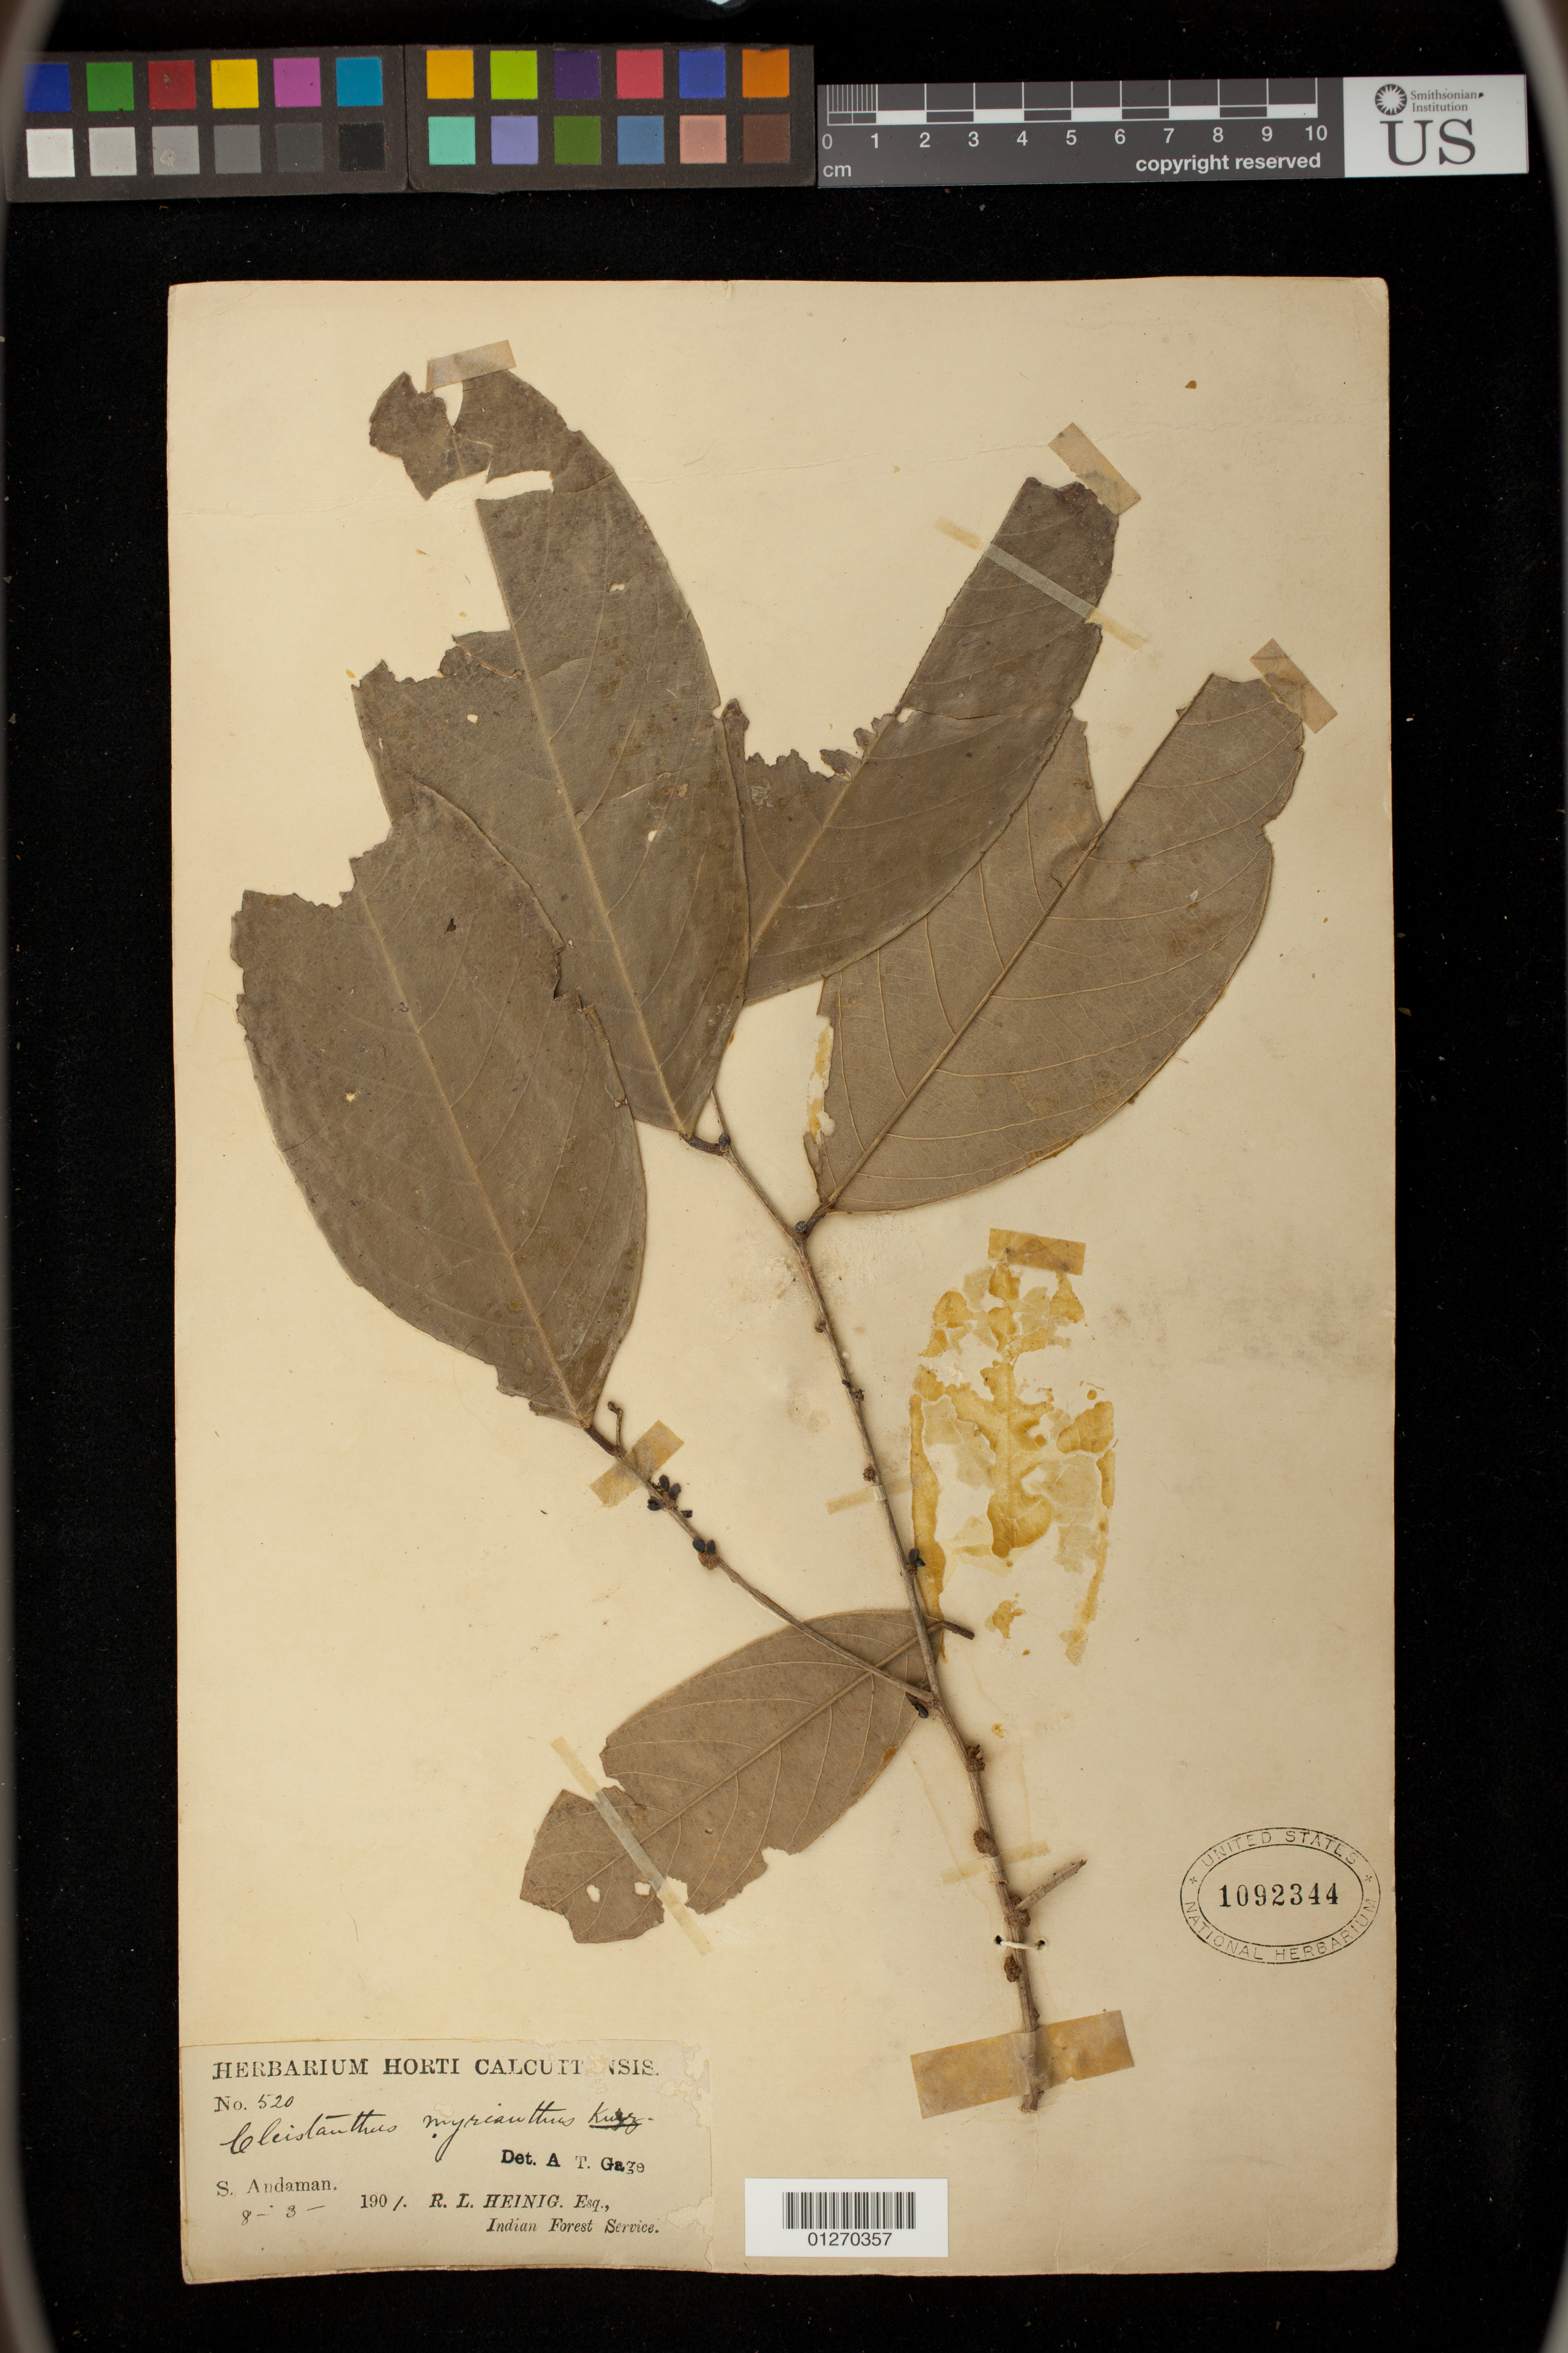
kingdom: Plantae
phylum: Tracheophyta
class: Magnoliopsida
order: Malpighiales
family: Phyllanthaceae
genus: Cleistanthus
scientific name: Cleistanthus myrianthus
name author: (Hassk.) Kurz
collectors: S. Andaman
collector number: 520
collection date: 1901-08-03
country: India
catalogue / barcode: US 1092344